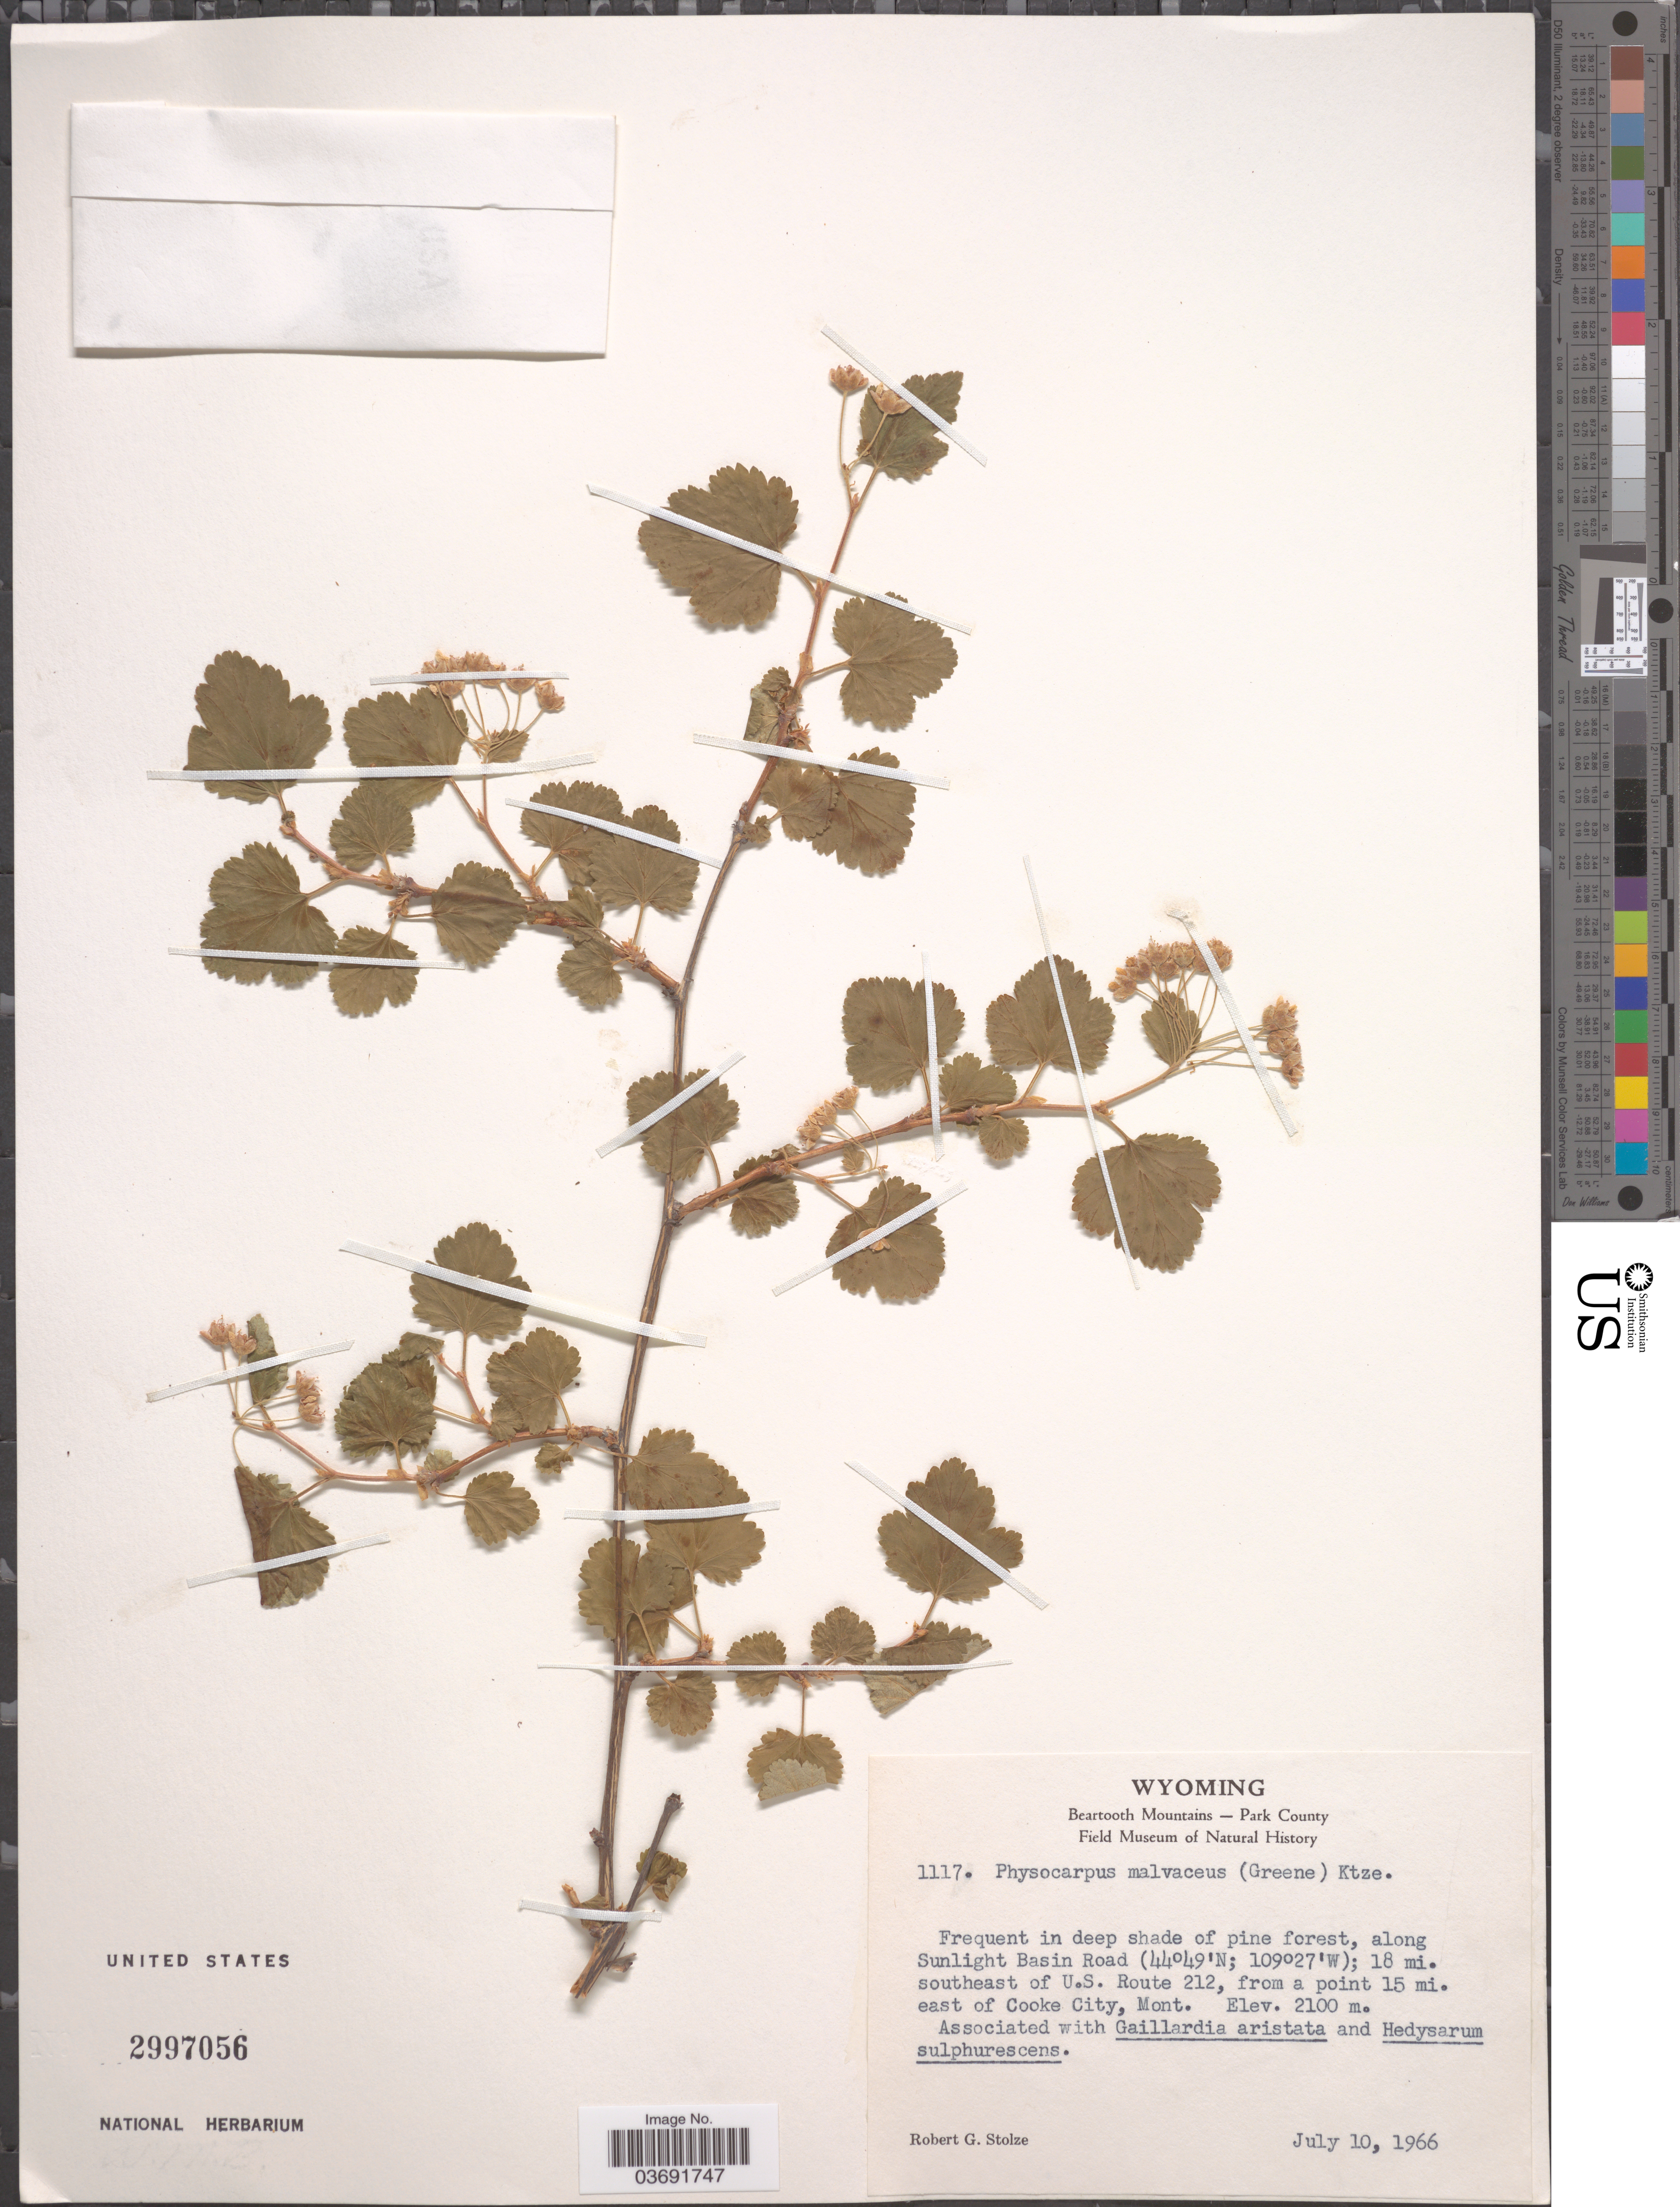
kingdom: Plantae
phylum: Tracheophyta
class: Magnoliopsida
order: Rosales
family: Rosaceae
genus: Physocarpus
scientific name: Physocarpus malvaceus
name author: (Greene) Kuntze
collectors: R. G. Stolze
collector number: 1117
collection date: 1966-07-10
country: United States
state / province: Montana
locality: Along Sunlight Basin Road; 18 mi. southeast of U.S. Route 212, from a point 15 mi. east of Cooke City.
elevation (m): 2100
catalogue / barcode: US 2997056